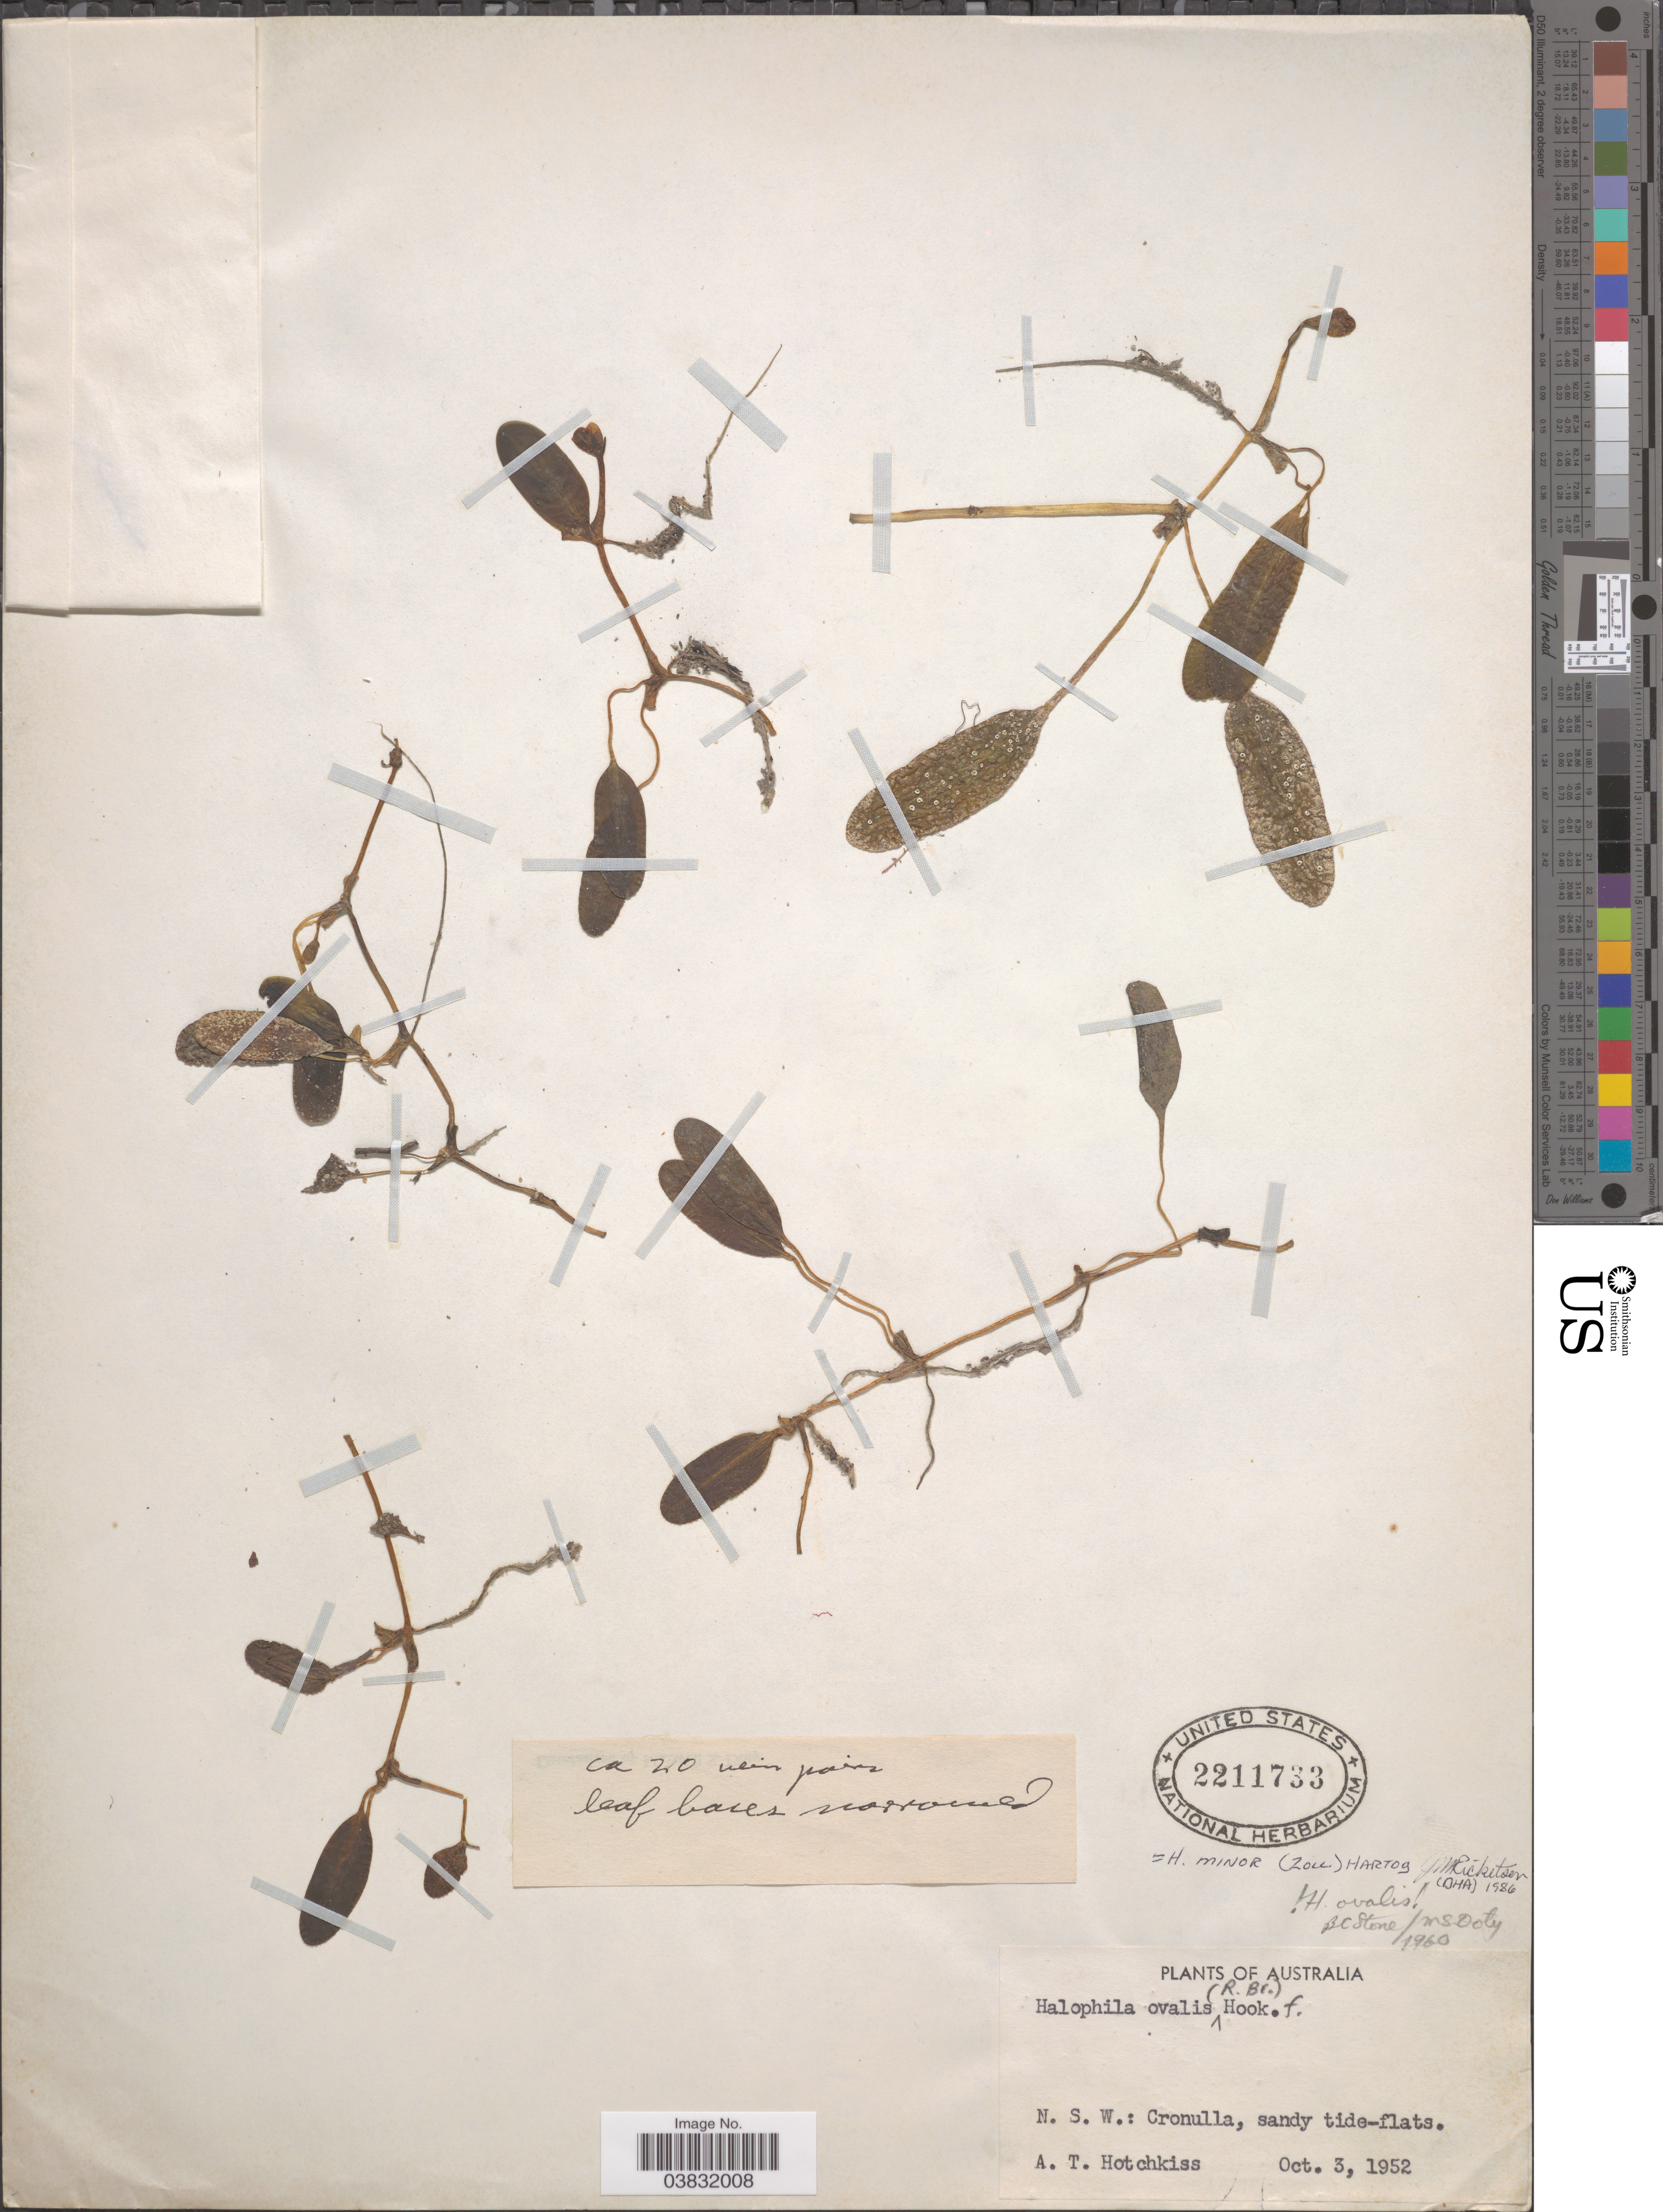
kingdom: Plantae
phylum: Tracheophyta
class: Liliopsida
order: Alismatales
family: Hydrocharitaceae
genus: Halophila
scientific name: Halophila minor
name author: (Zoll.) Hartog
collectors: A. Hotchkiss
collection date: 1952-10-03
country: Australia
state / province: New South Wales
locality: N.S.W.: Cronulla, sandy tide-flats.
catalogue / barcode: US 2211733